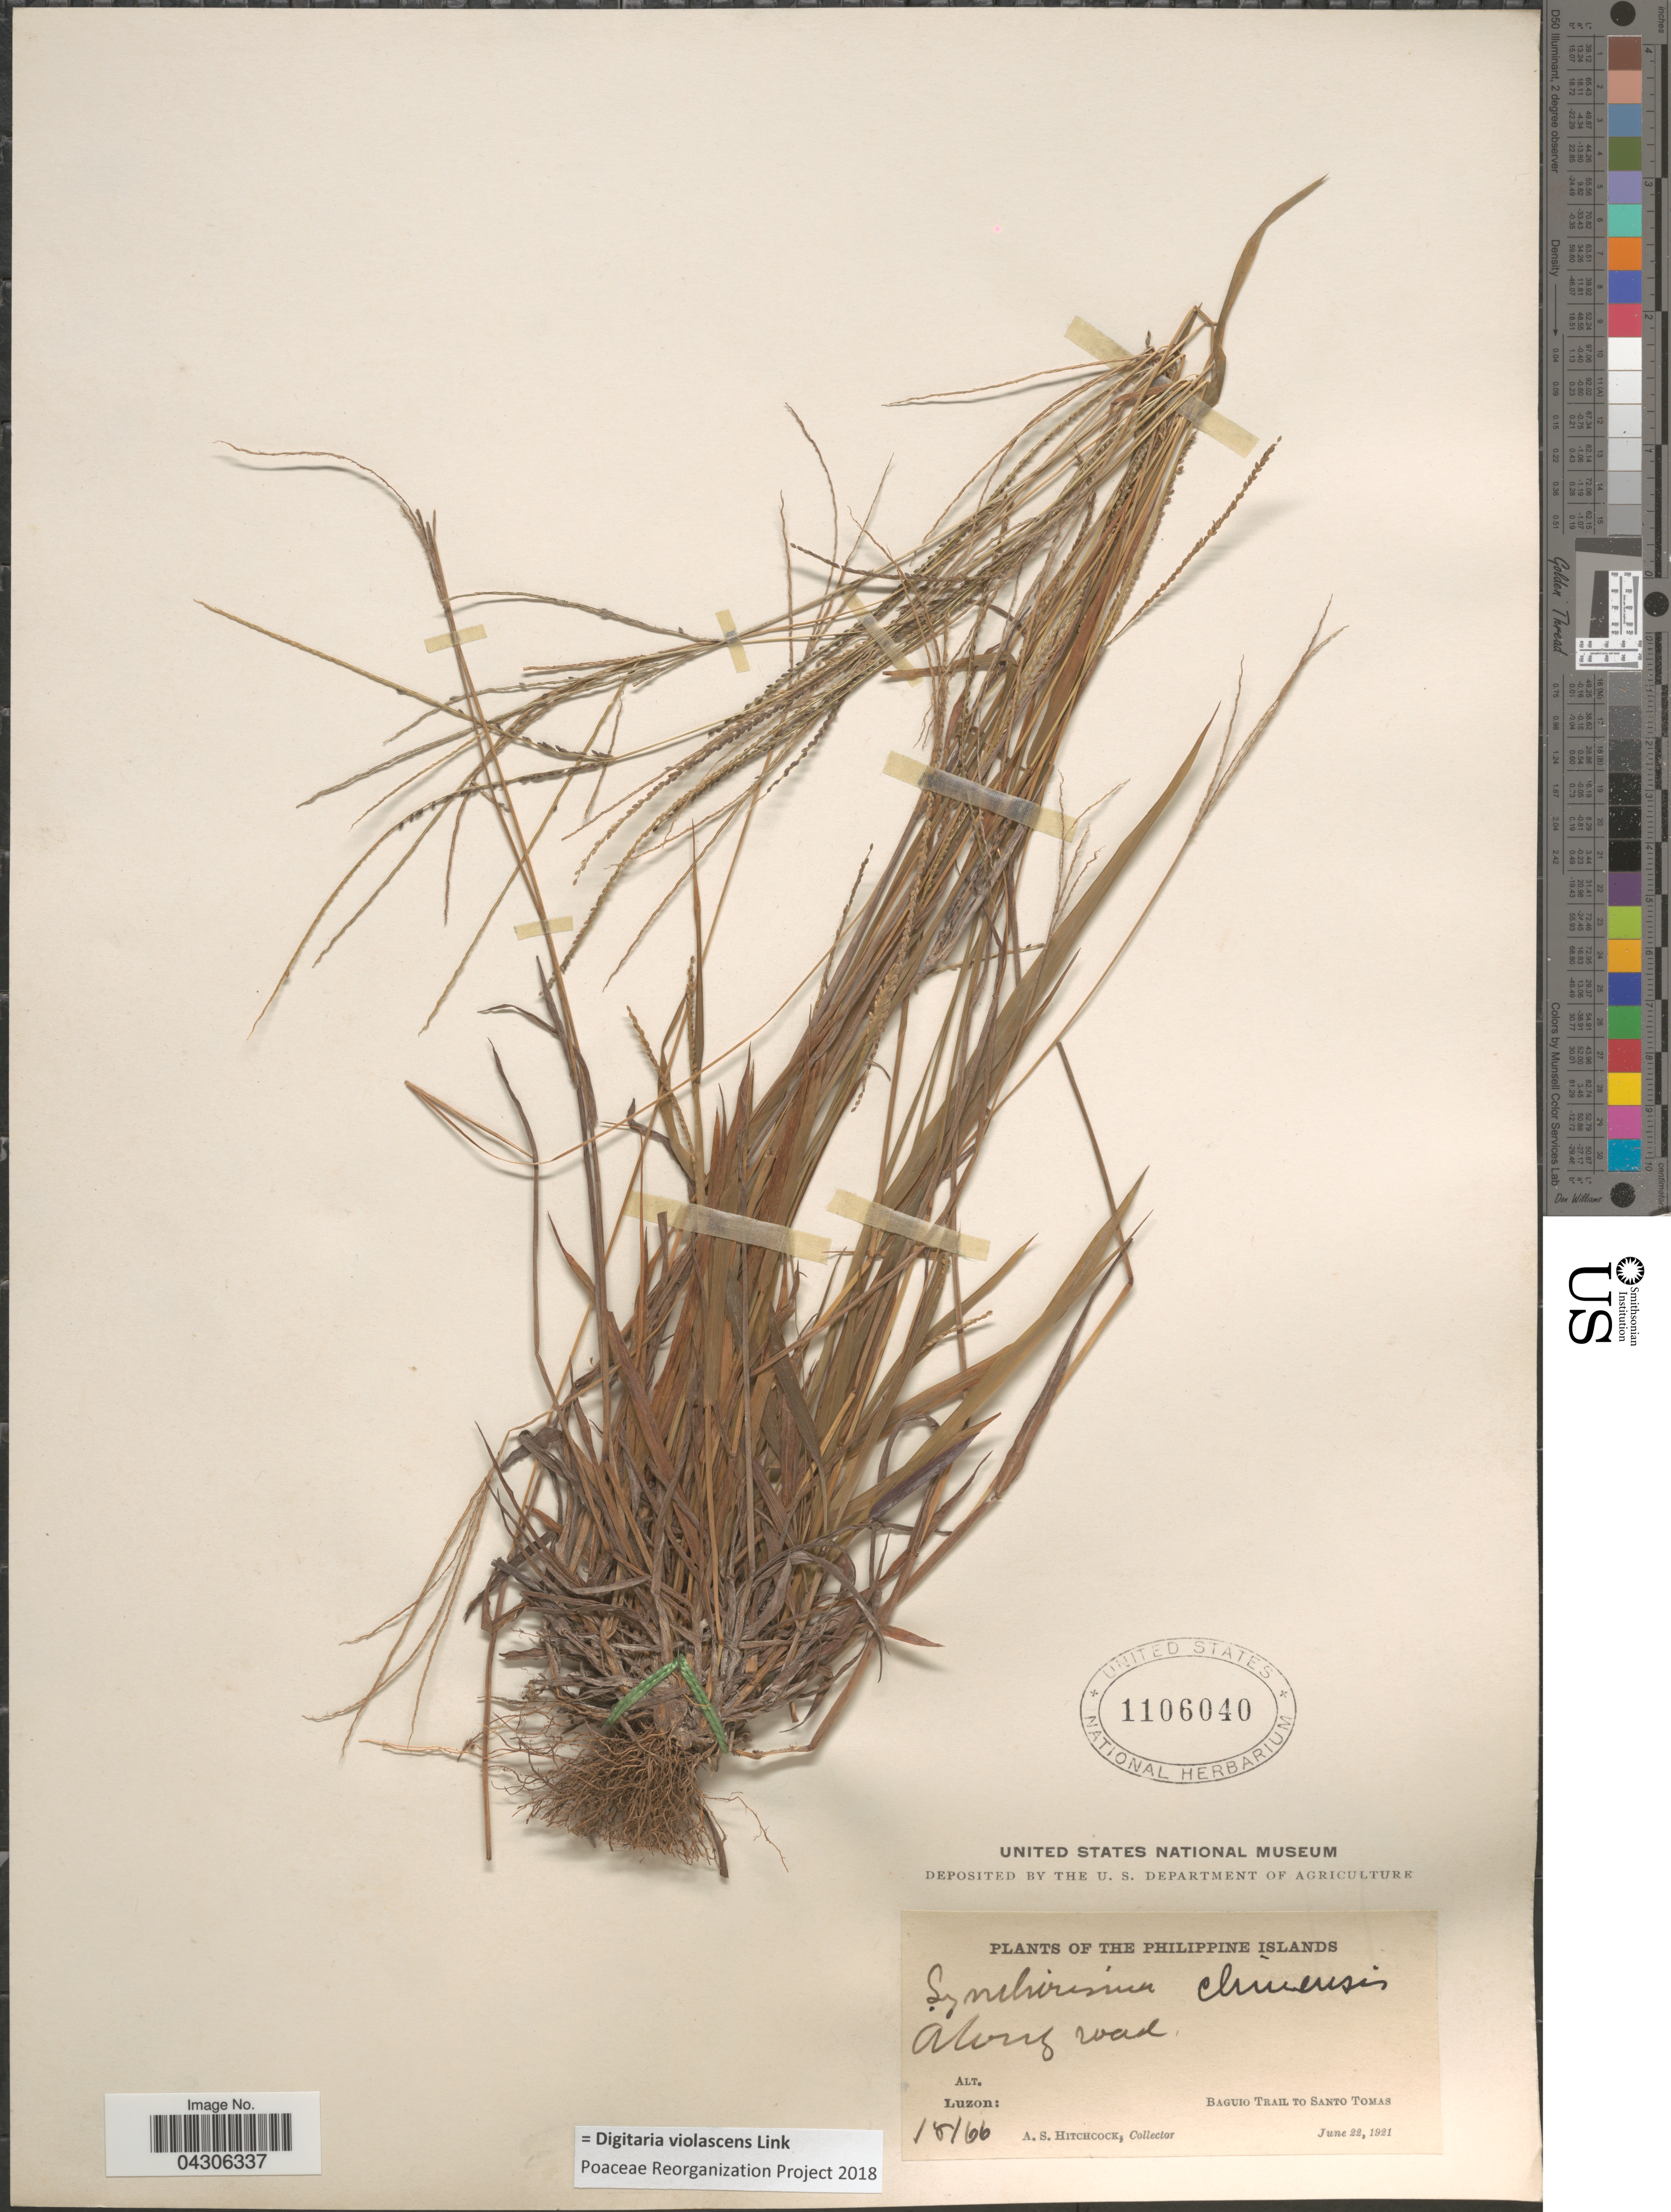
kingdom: Plantae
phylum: Tracheophyta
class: Liliopsida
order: Poales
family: Poaceae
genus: Digitaria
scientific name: Digitaria violascens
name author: Link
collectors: A. S. Hitchcock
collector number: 18166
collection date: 1921-06-22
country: Philippines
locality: Philippine Islands. Luzon: Baguio Trail to Santo Tomas.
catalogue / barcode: US 1106040